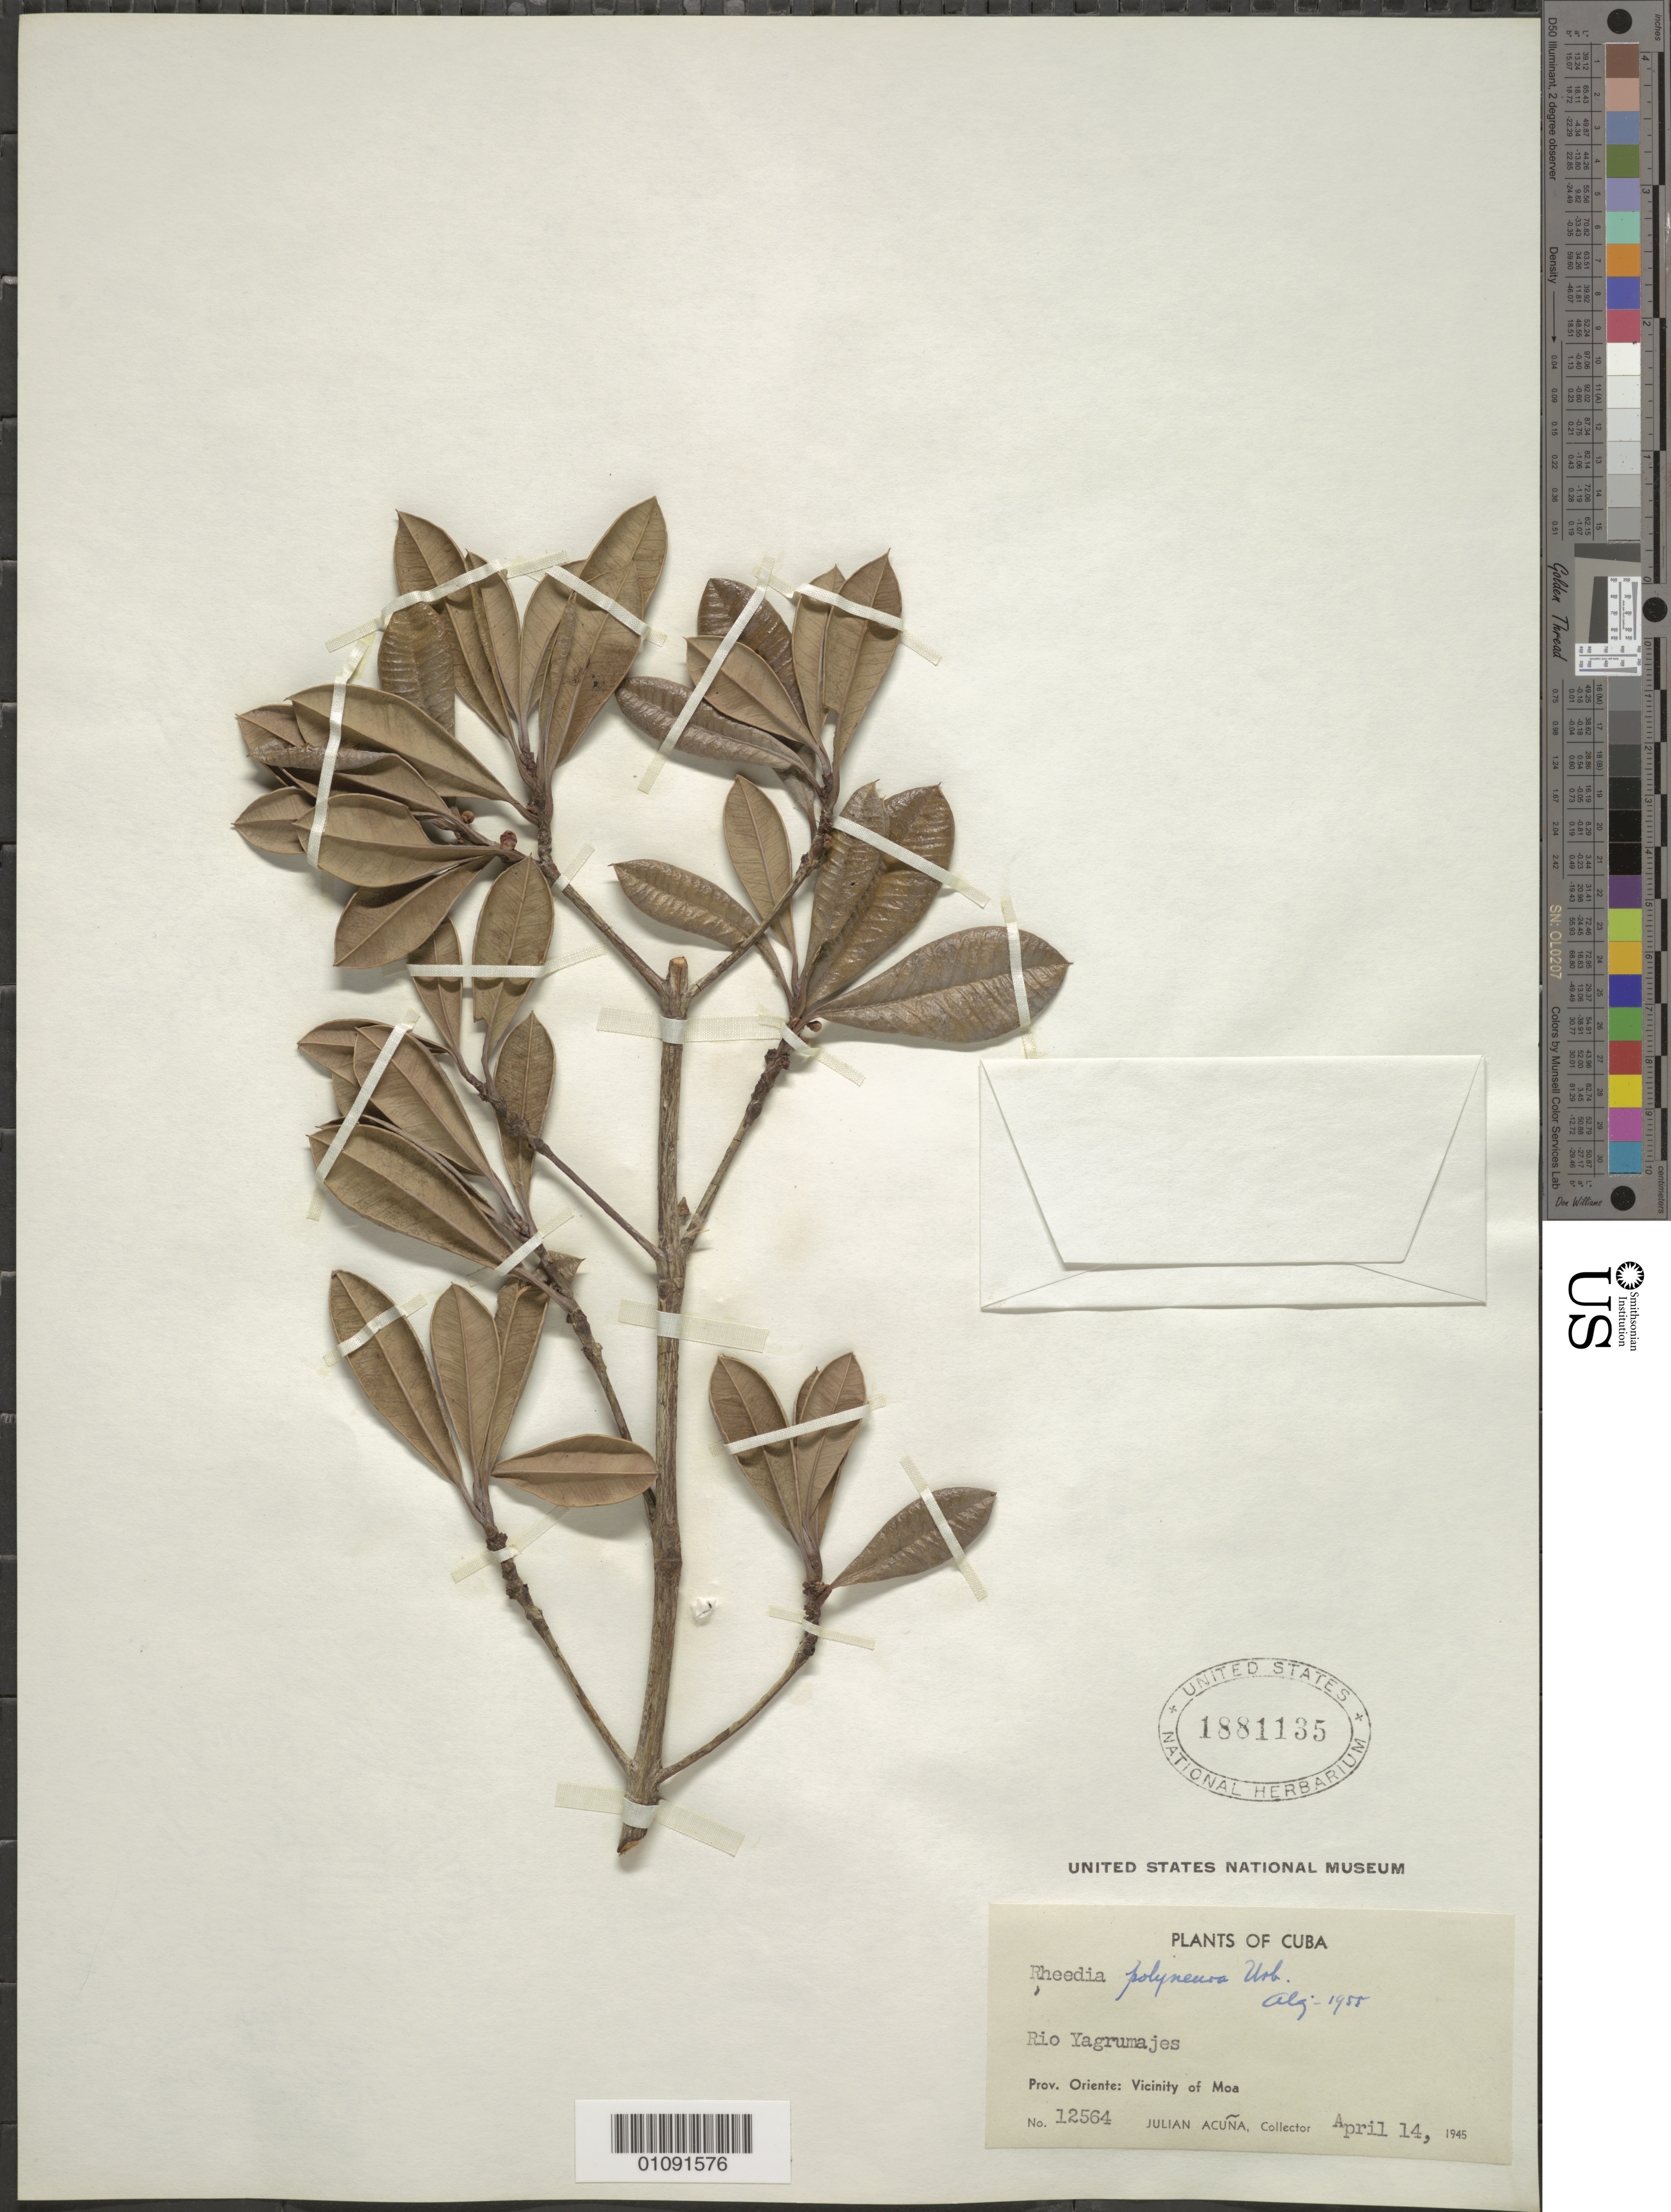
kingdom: Plantae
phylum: Tracheophyta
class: Magnoliopsida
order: Malpighiales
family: Clusiaceae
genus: Garcinia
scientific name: Garcinia polyneura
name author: (Urb.) Borhidi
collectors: J. Acuña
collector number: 12564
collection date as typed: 14 Apr 1945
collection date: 1945-04-14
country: Cuba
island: Cuba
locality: Oriente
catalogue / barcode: US 1881135